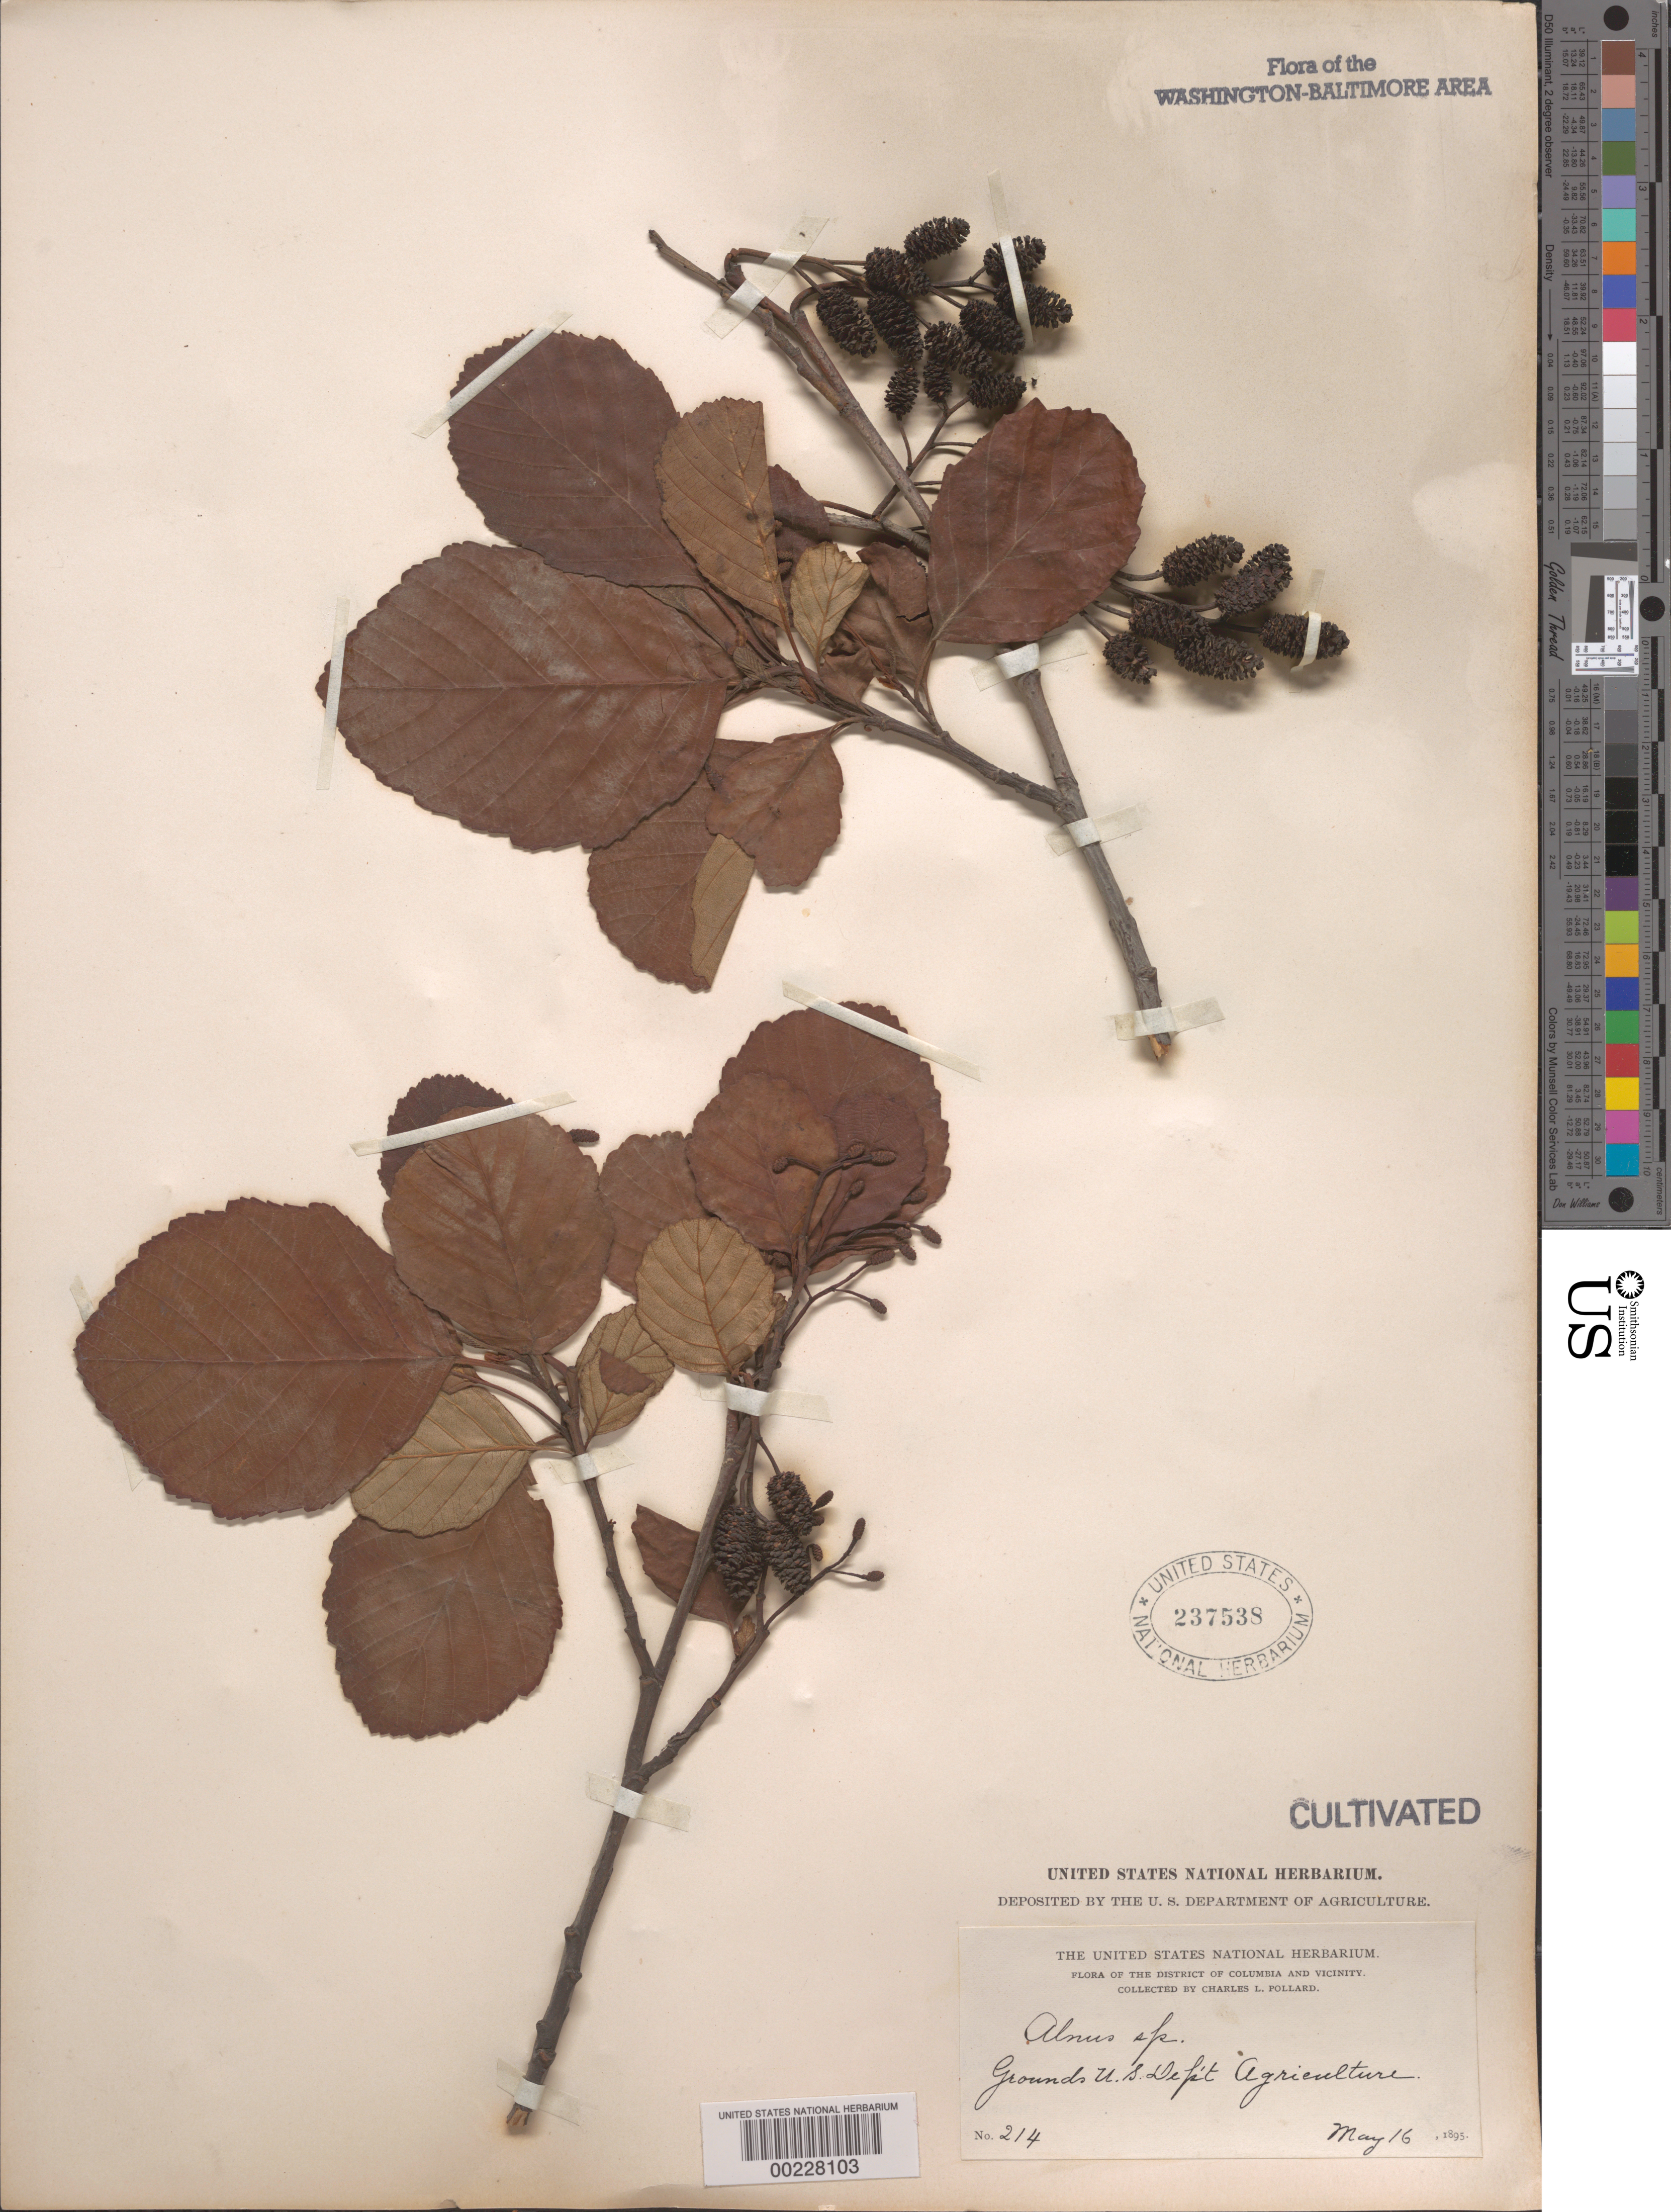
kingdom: Plantae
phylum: Tracheophyta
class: Magnoliopsida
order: Fagales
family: Betulaceae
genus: Alnus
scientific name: Alnus sp.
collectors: C. L. Pollard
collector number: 214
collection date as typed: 16 May 1895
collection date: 1895-05-16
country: United States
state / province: District of Columbia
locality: Agricultural grounds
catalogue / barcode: US 237538